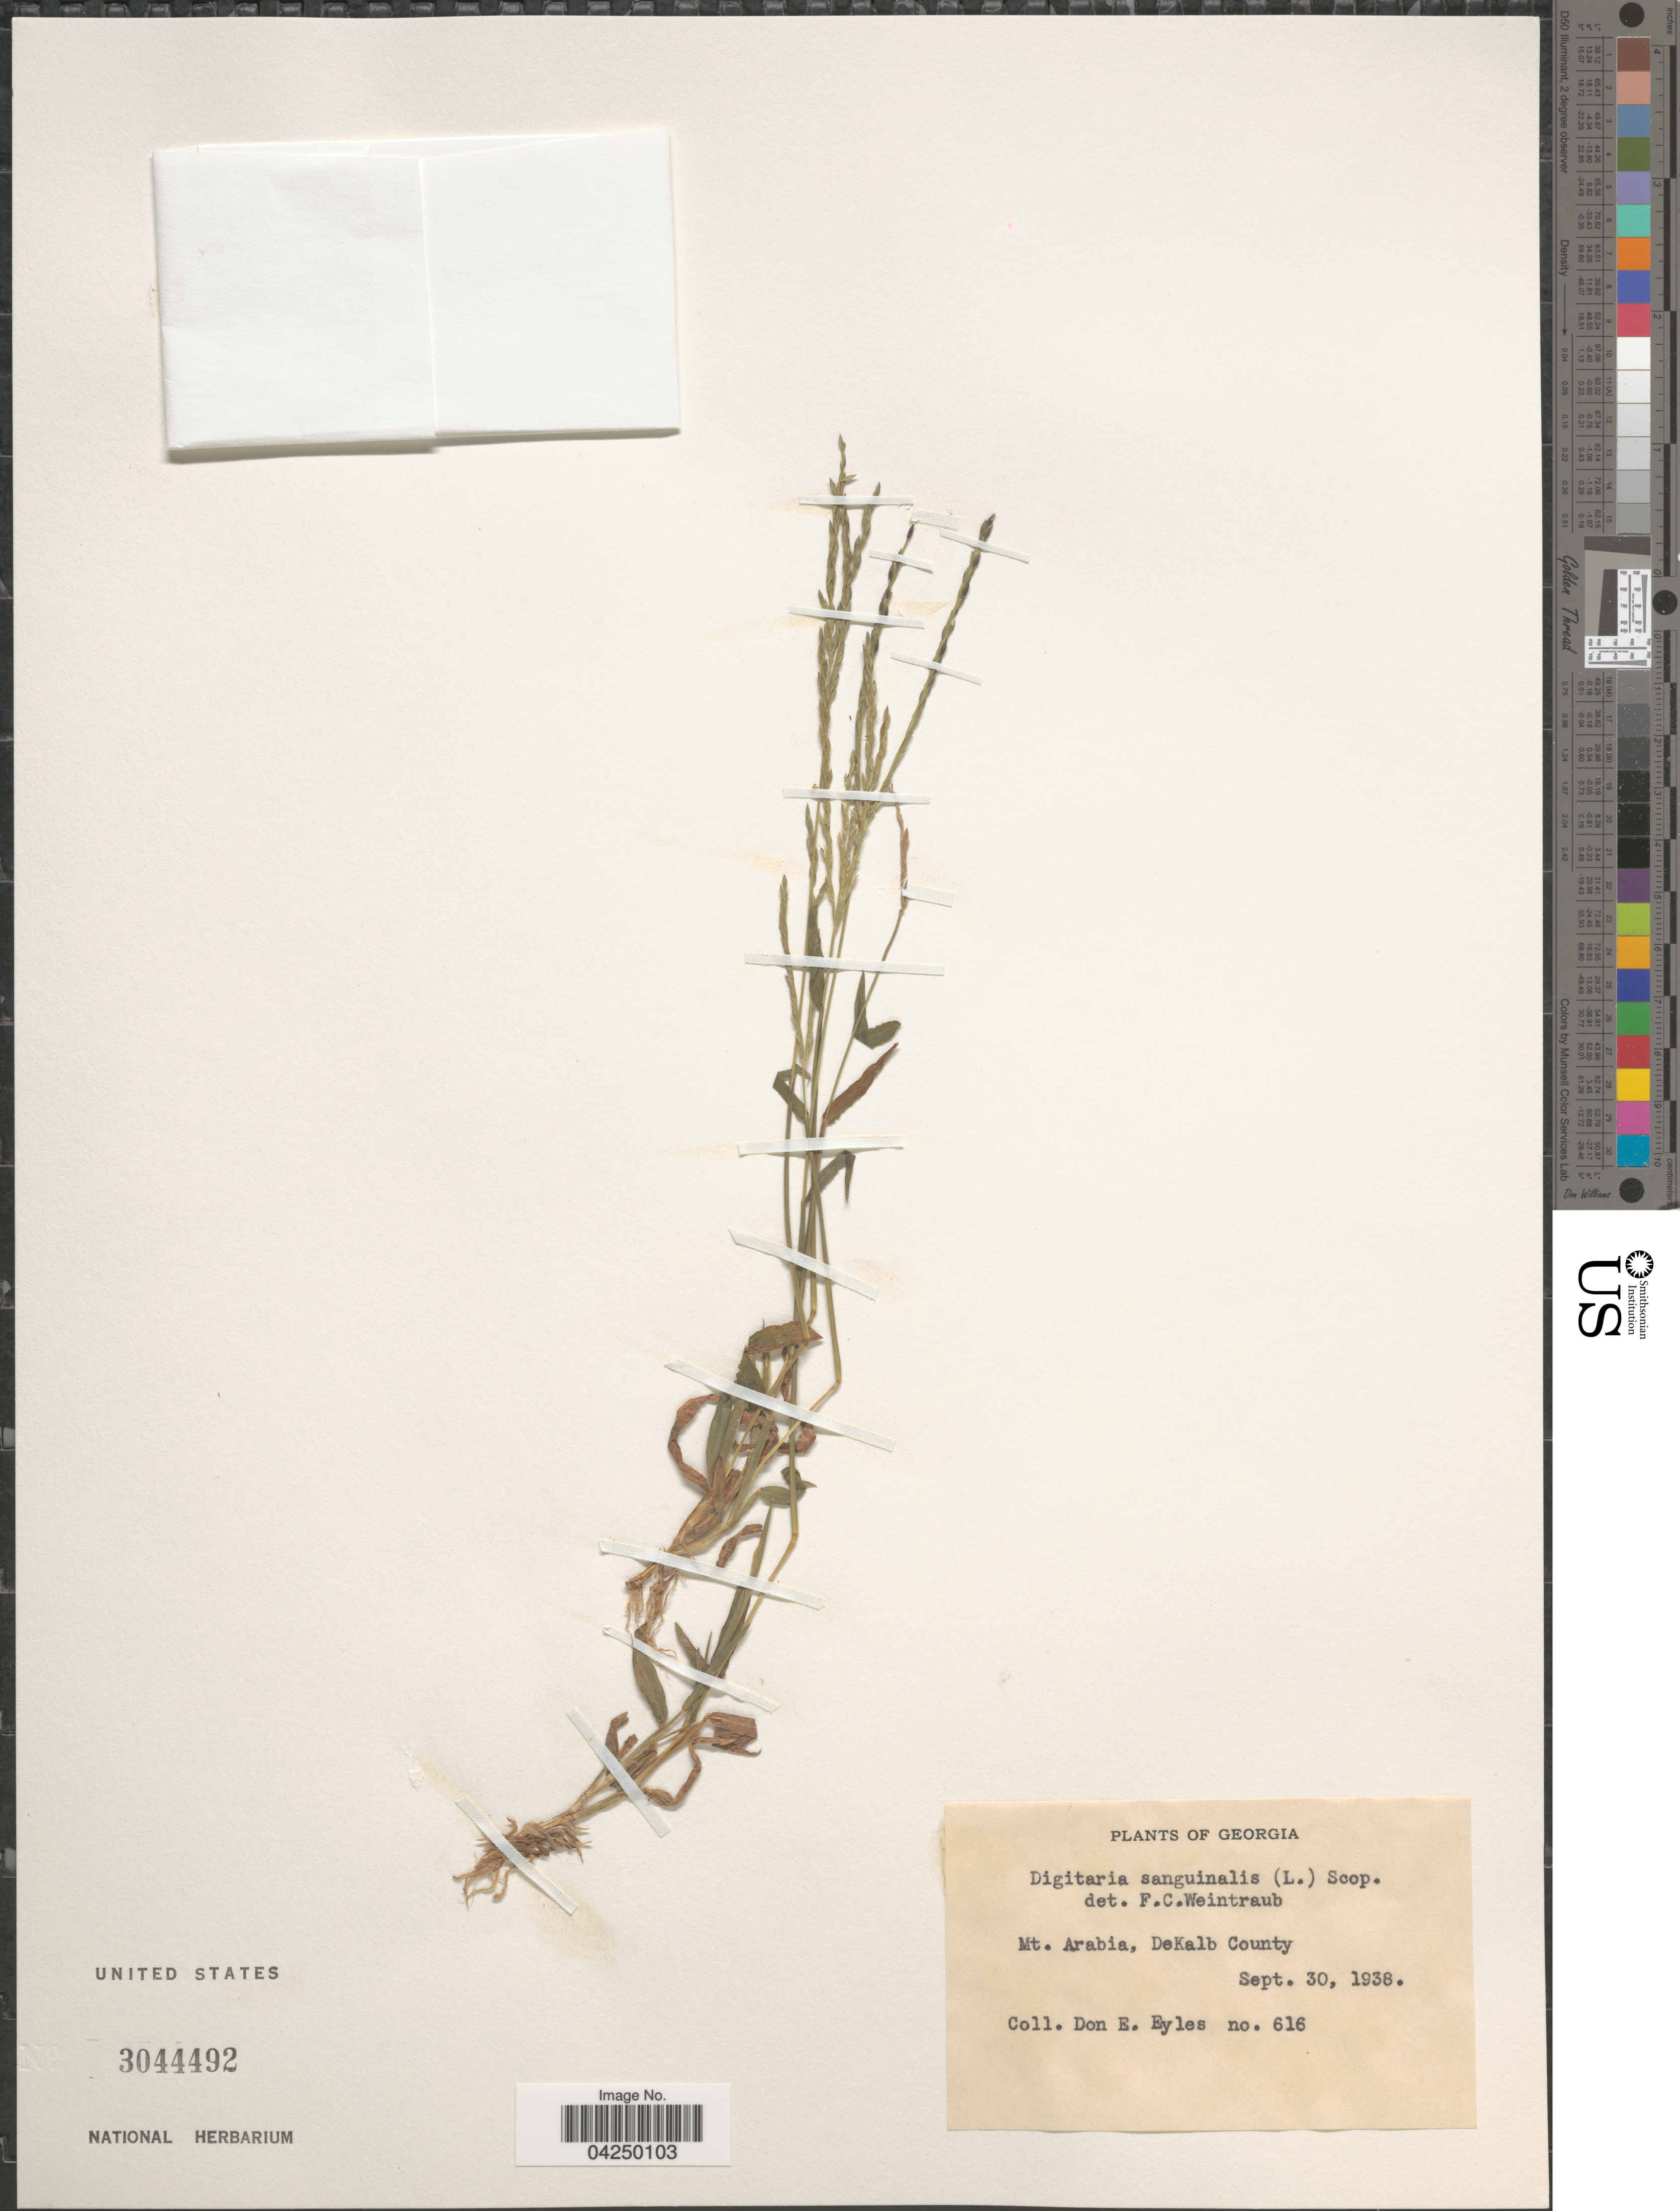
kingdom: Plantae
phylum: Tracheophyta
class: Liliopsida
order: Poales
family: Poaceae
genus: Digitaria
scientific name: Digitaria sanguinalis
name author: (L.) Scop.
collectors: D. Eyles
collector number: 616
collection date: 1938-09-30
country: United States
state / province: Georgia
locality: Mt. Arabia, DeKalb County.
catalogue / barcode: US 3044492